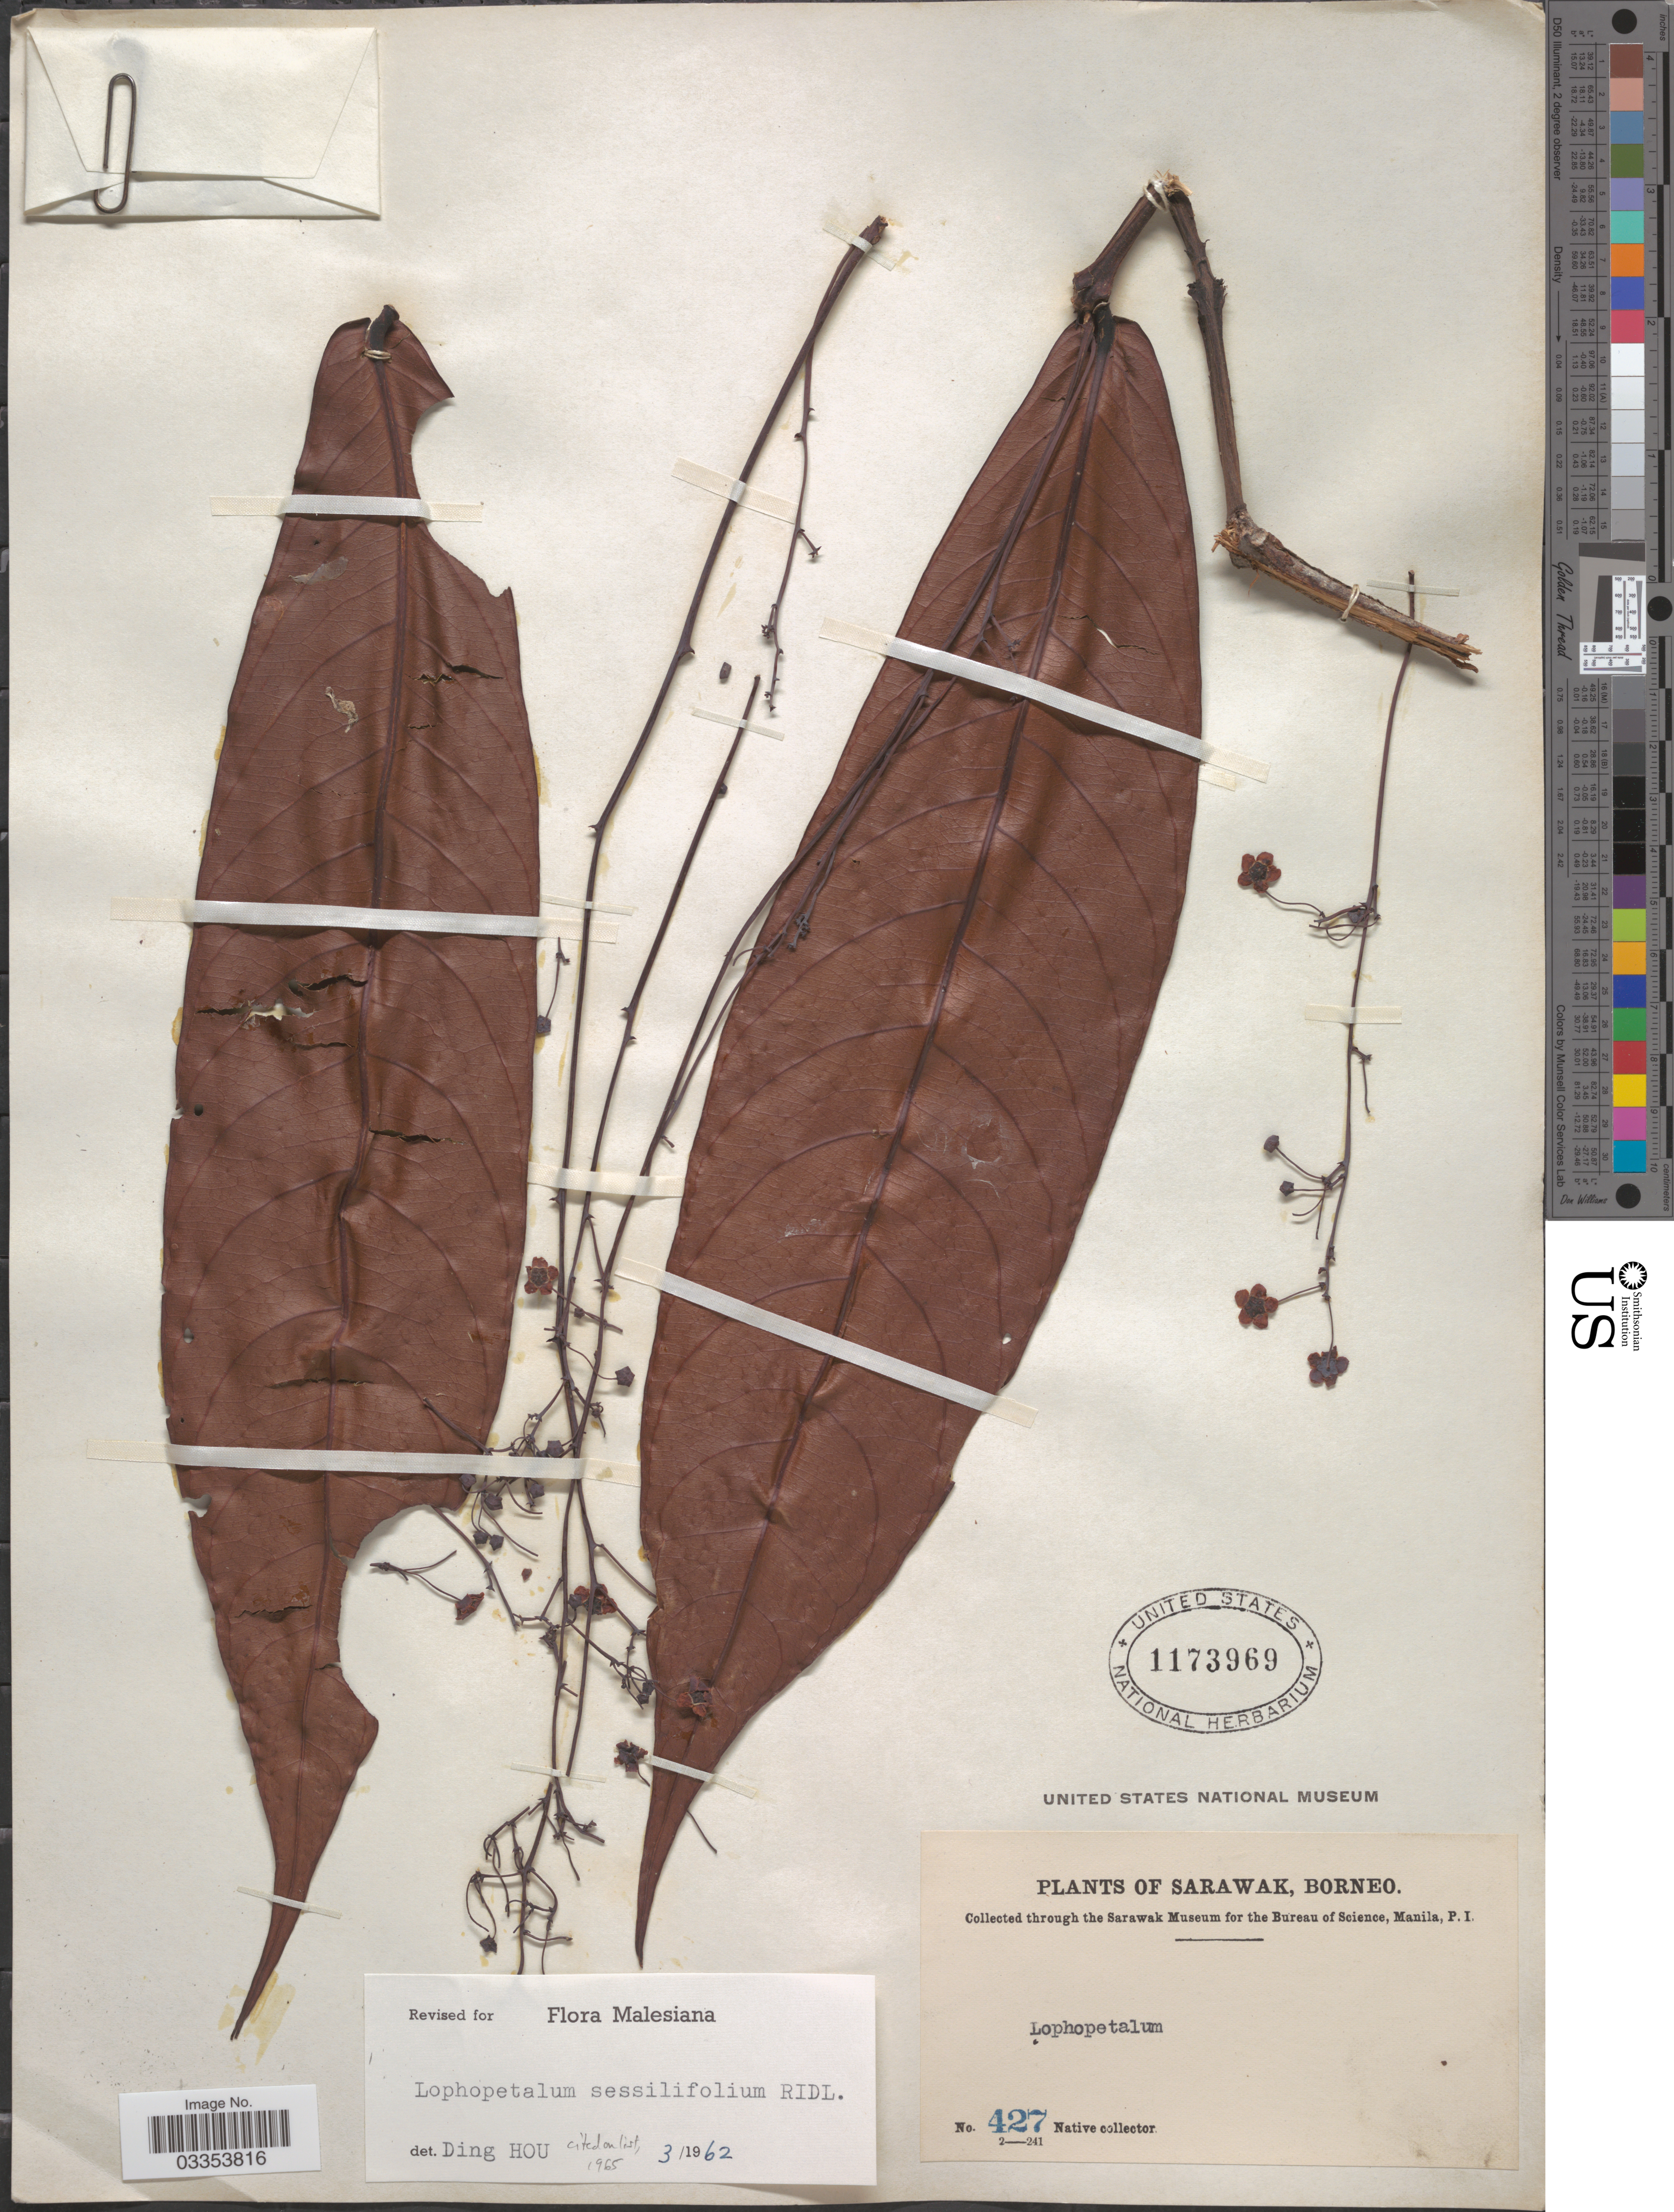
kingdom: Plantae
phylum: Tracheophyta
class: Magnoliopsida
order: Celastrales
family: Celastraceae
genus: Lophopetalum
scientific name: Lophopetalum sessilifolium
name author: Ridl.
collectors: Native collector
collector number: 427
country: Malaysia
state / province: Sarawak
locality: Borneo.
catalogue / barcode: US 1173969